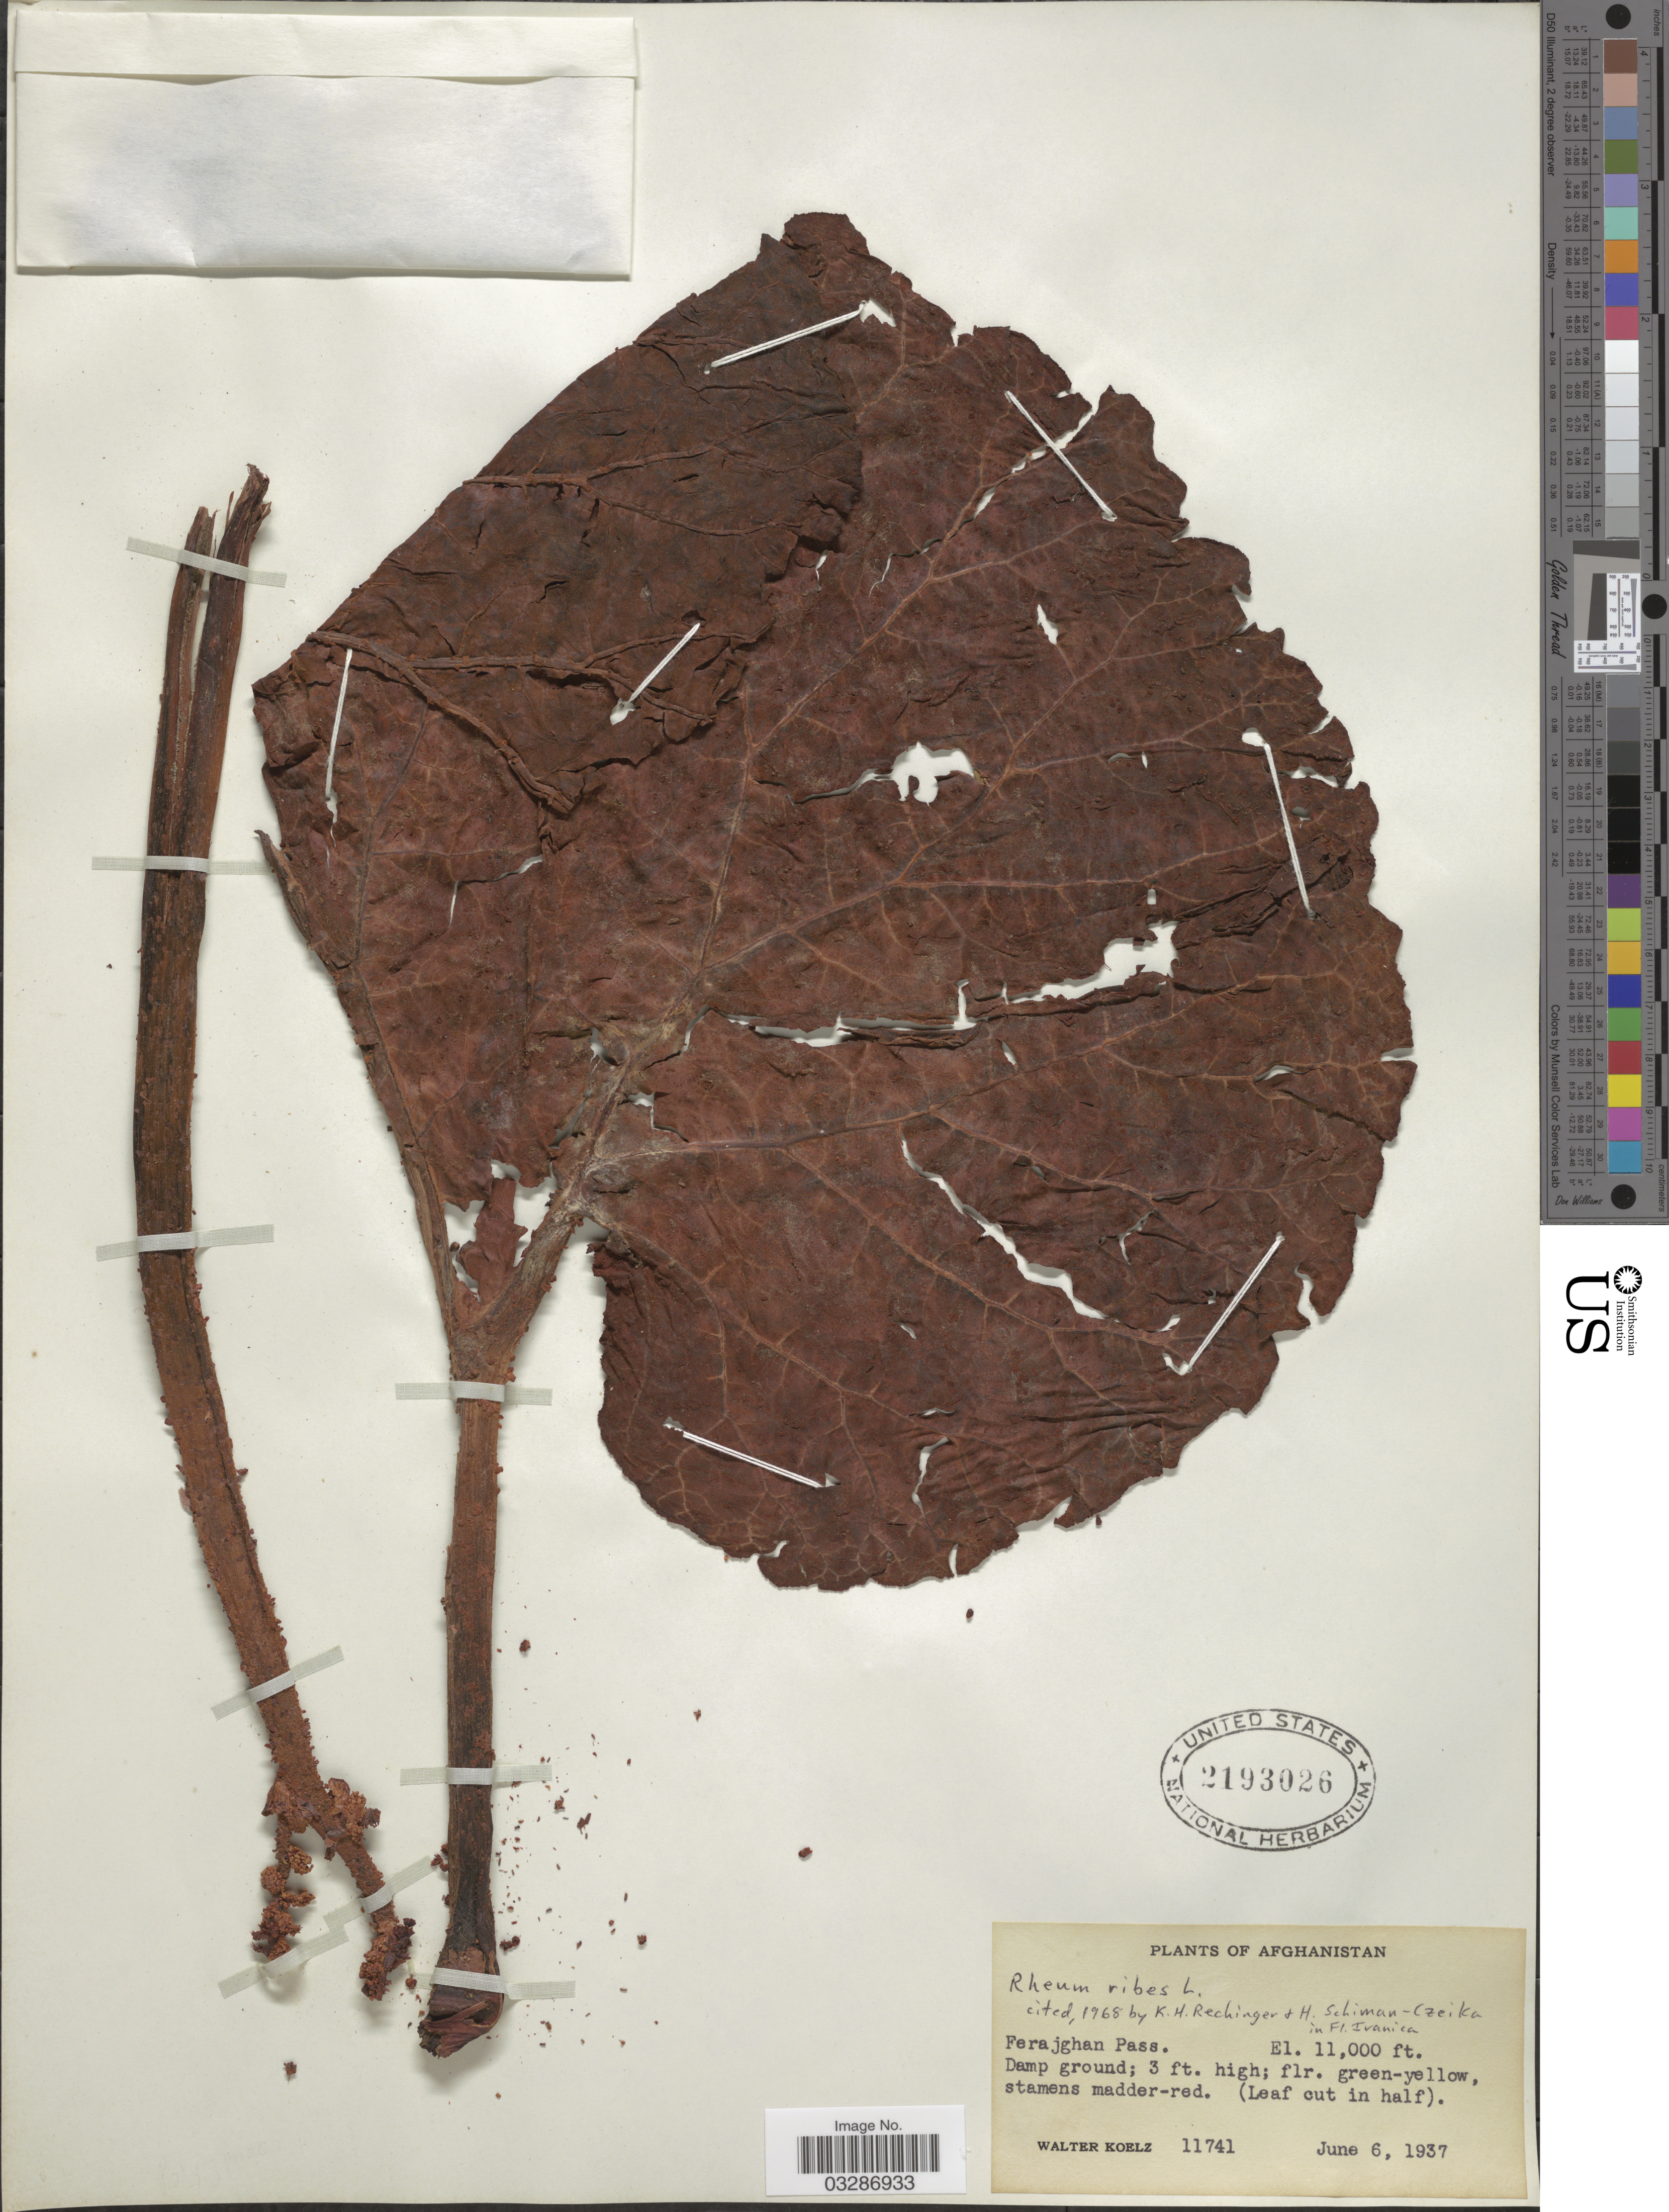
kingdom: Plantae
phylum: Tracheophyta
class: Magnoliopsida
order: Caryophyllales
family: Polygonaceae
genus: Rheum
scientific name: Rheum ribes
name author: L.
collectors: W. N. Koelz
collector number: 11741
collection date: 1937-06-06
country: Afghanistan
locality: Ferajghan Pass.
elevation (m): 3353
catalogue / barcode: US 2193026